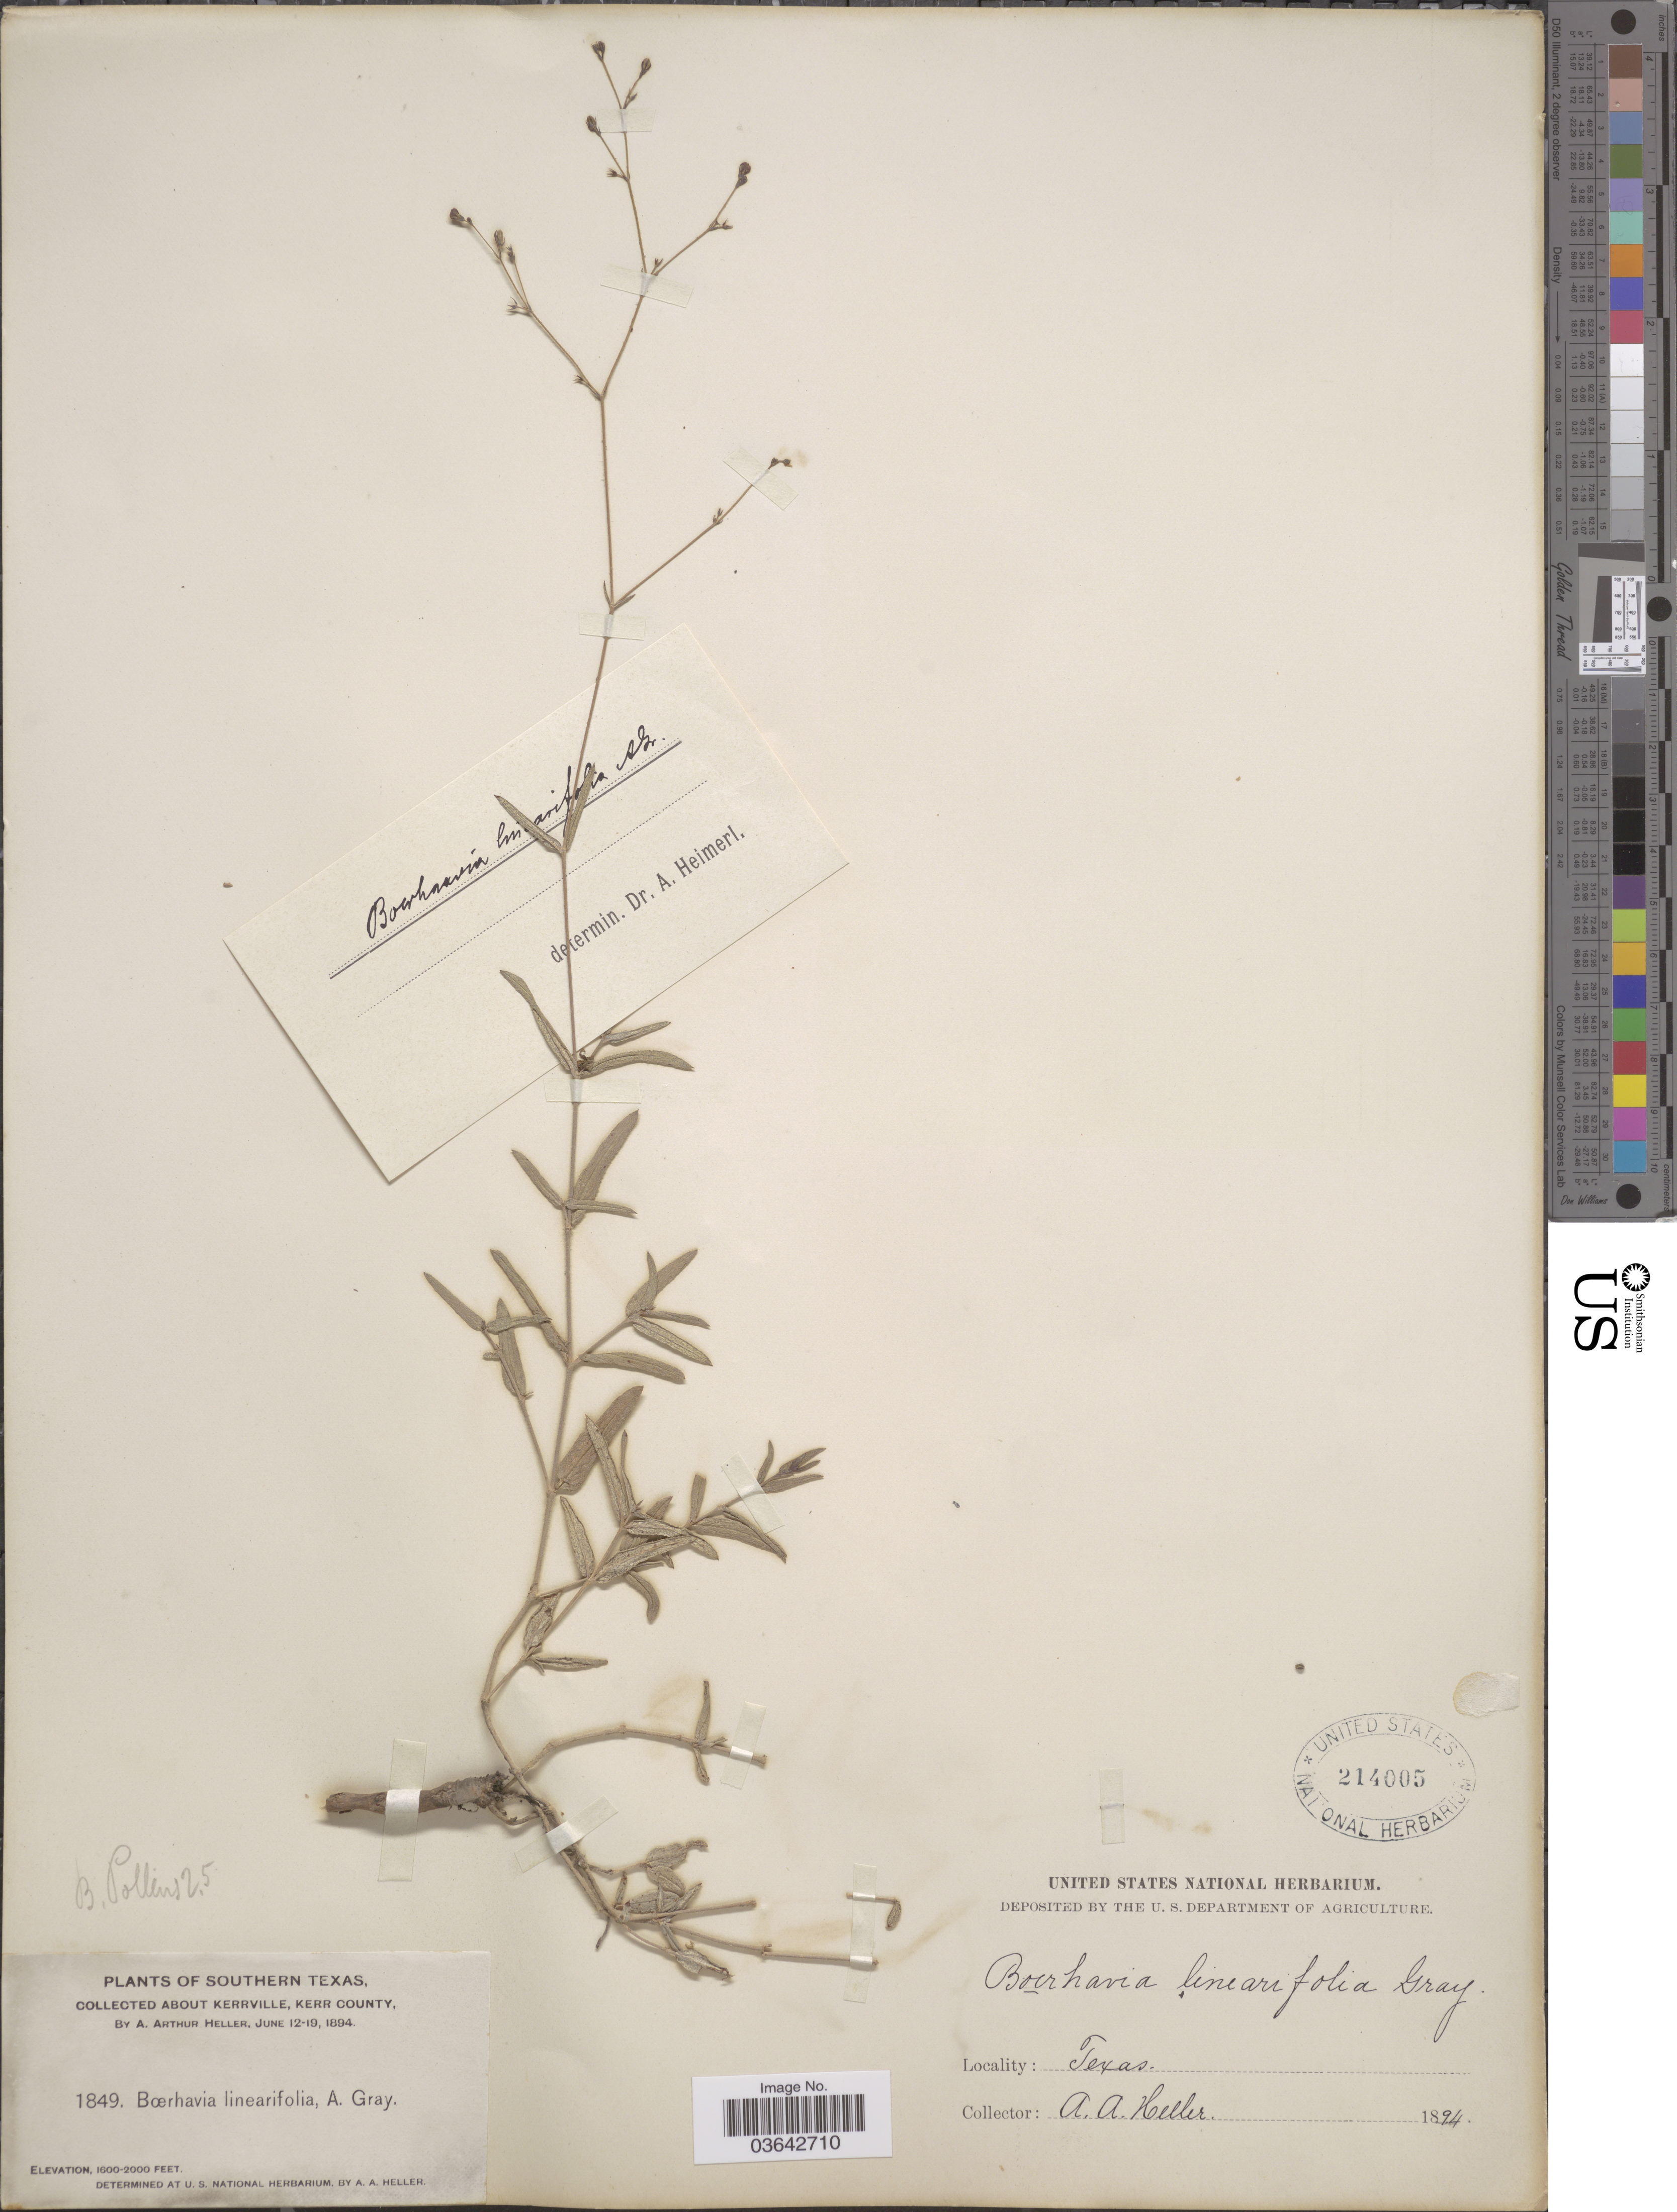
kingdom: Plantae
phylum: Tracheophyta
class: Magnoliopsida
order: Caryophyllales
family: Nyctaginaceae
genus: Boerhavia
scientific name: Boerhavia linearifolia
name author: A. Gray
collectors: A. A. Heller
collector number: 1849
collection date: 1894-06-12/1894-06-19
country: United States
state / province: Texas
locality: Southern Texas. About Kerrville, Kerr County.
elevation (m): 488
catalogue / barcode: US 214005